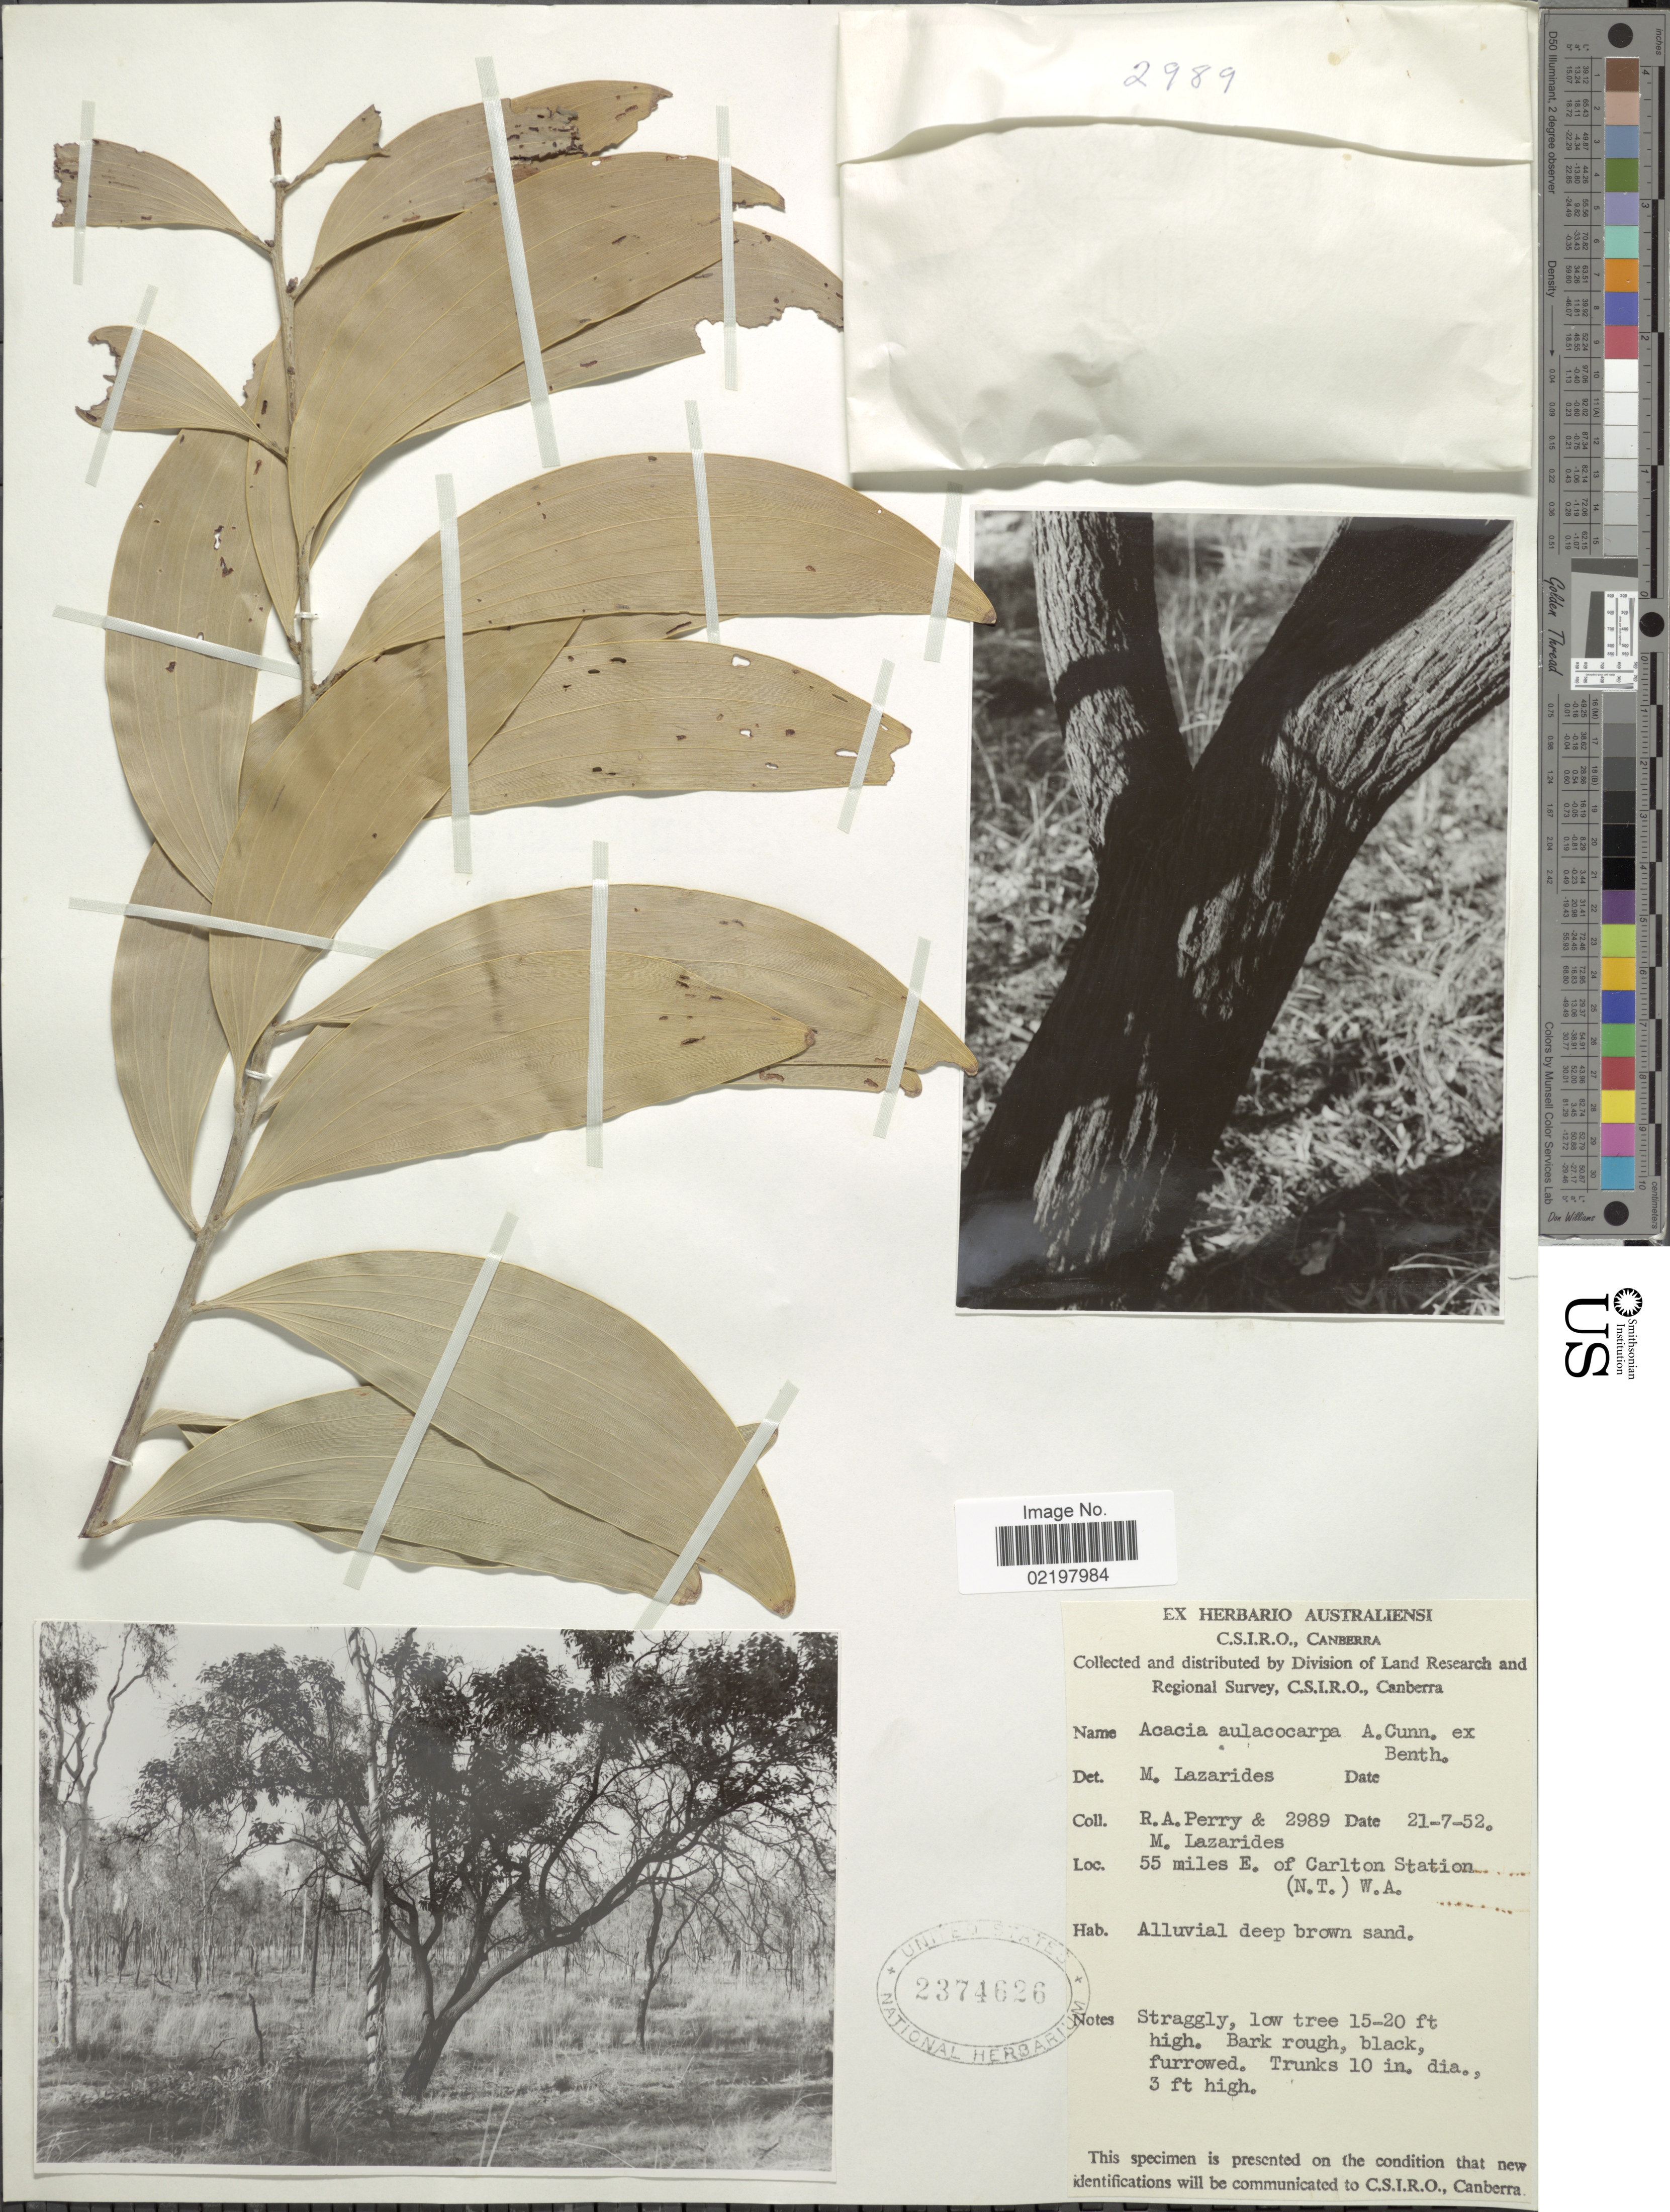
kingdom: Plantae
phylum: Tracheophyta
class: Magnoliopsida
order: Fabales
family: Fabaceae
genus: Acacia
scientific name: Acacia aulacocarpa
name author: A. Cunn. ex Benth.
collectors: Perry, R. A. & M. Lazarides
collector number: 2989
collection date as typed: Transcribed d/m/y: 21/7/52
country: Australia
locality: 55 miles E. of Carlton Station (N.T.) W.A.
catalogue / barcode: US 2374626